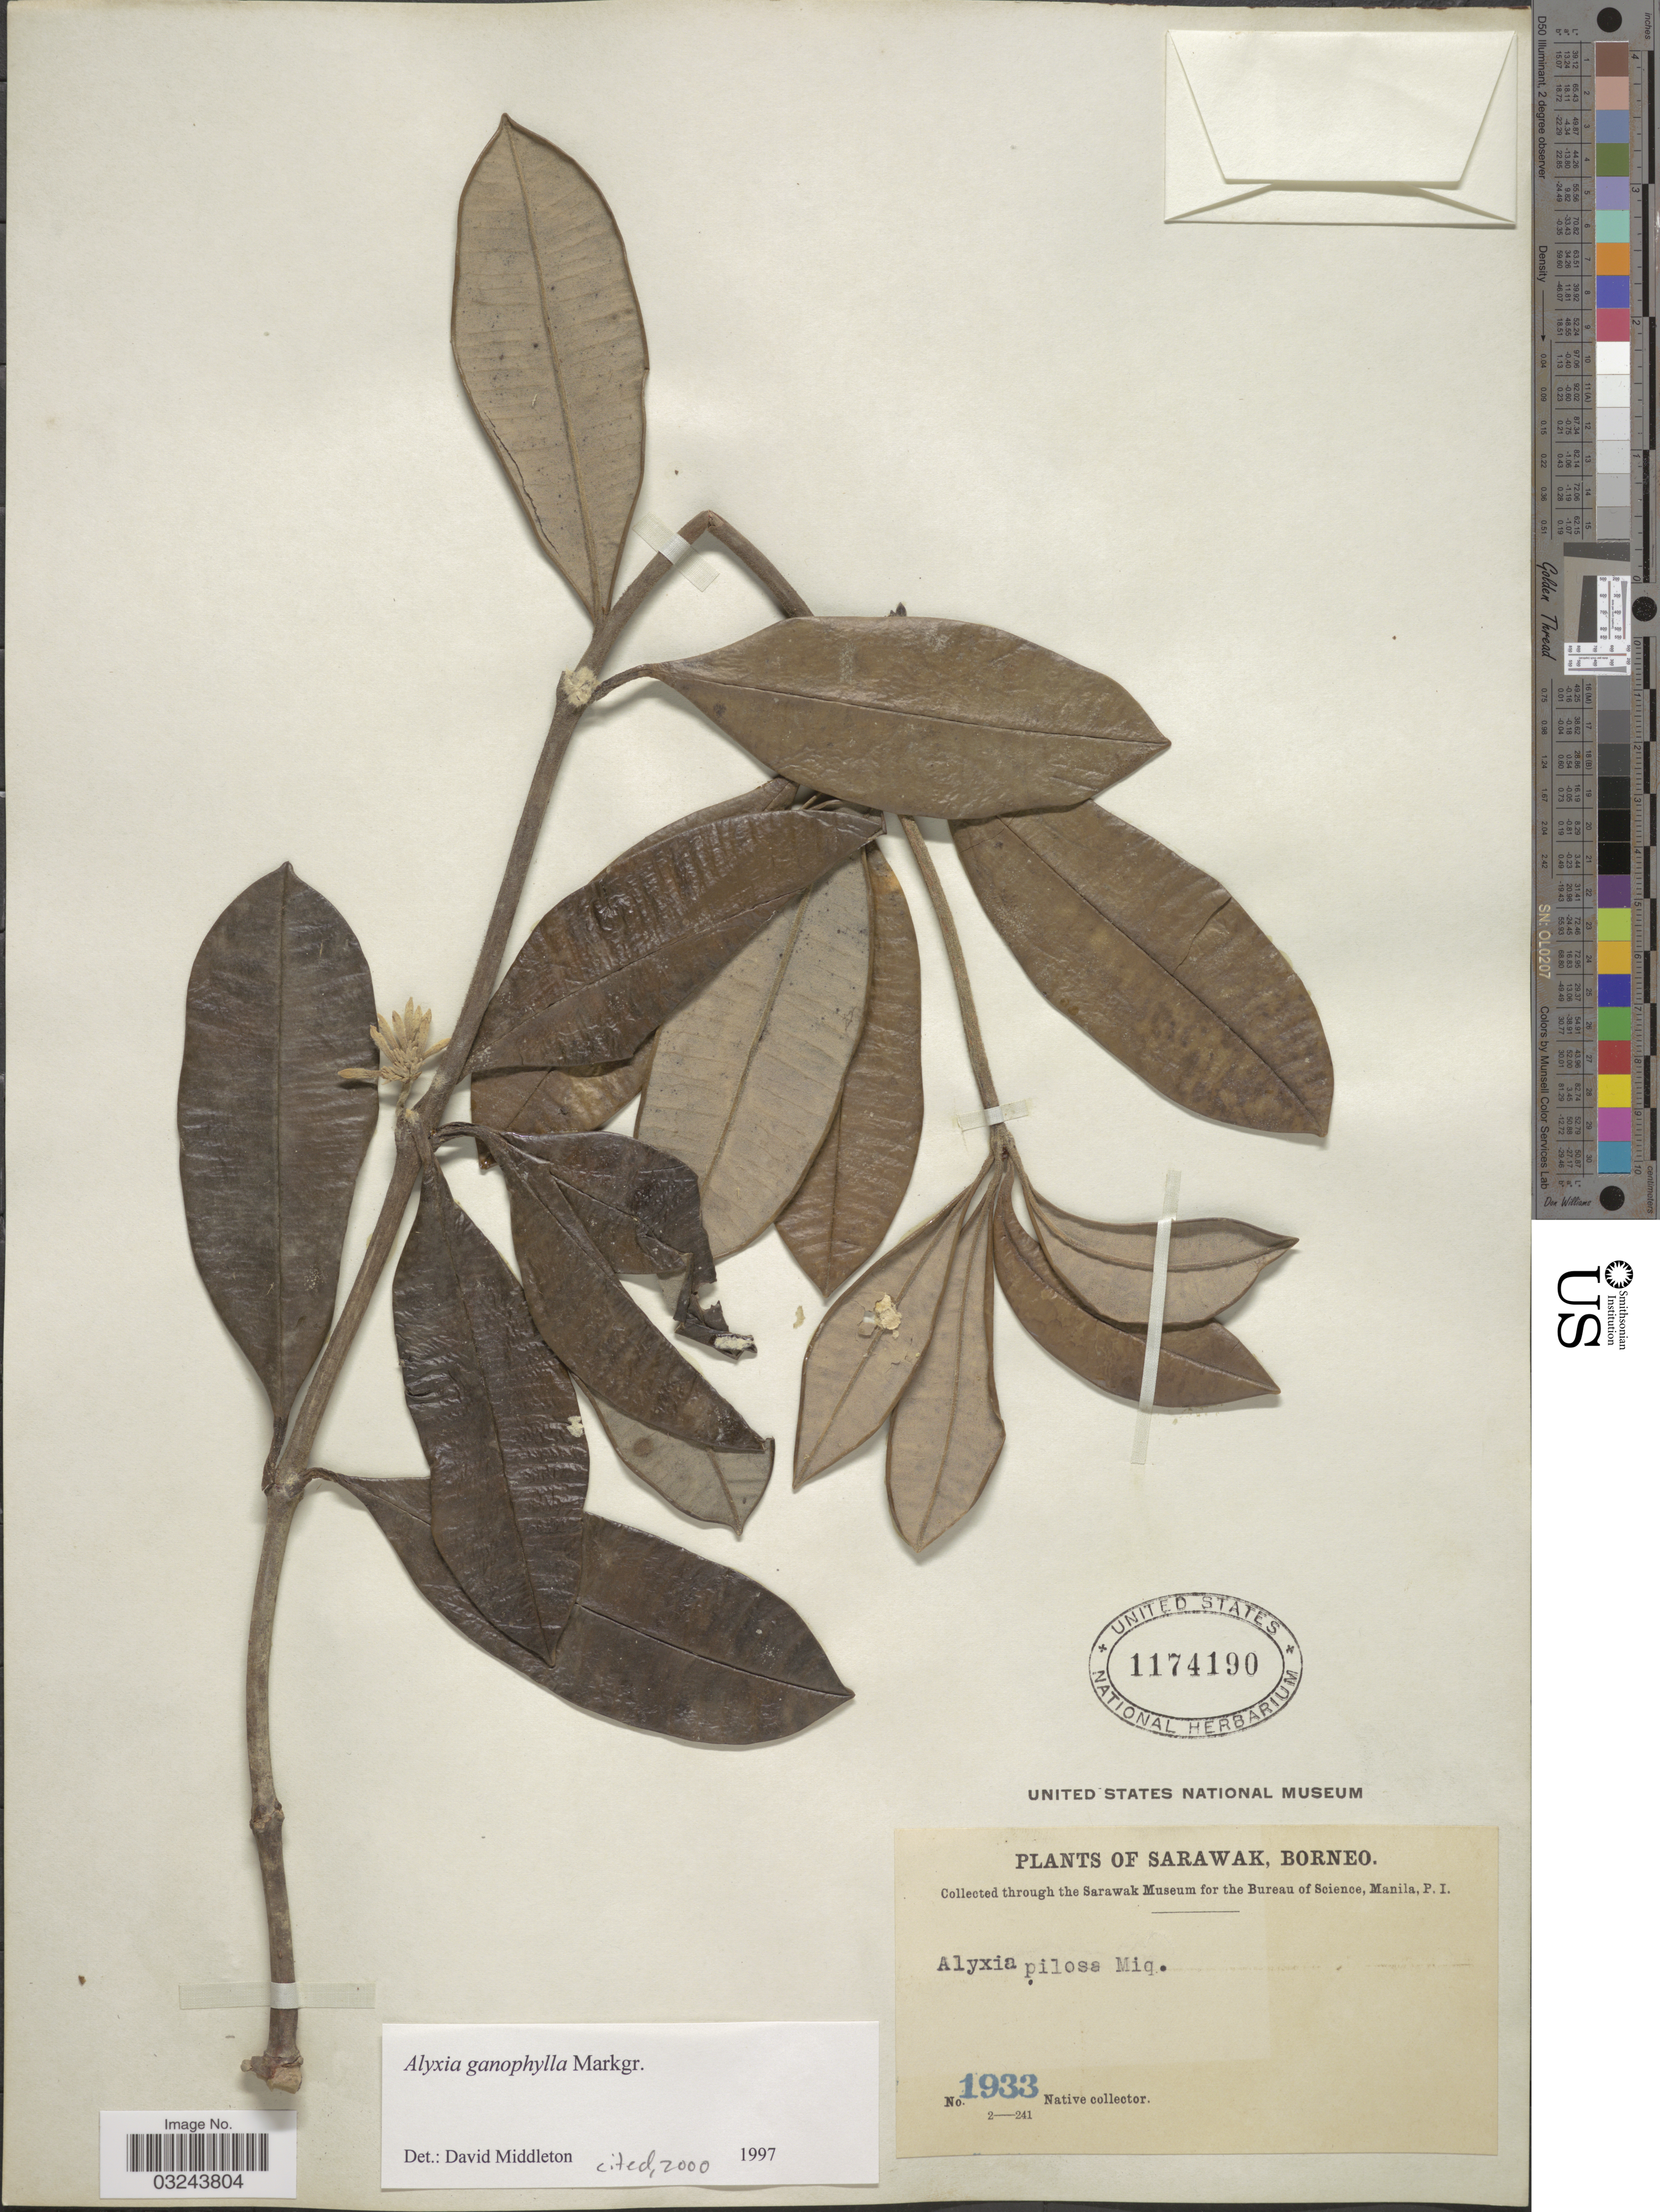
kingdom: Plantae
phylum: Tracheophyta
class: Magnoliopsida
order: Gentianales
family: Apocynaceae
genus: Alyxia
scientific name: Alyxia ganophylla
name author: Markgr.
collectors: Native collector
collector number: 1933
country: Malaysia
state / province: Sarawak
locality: Borneo.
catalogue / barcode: US 1174190